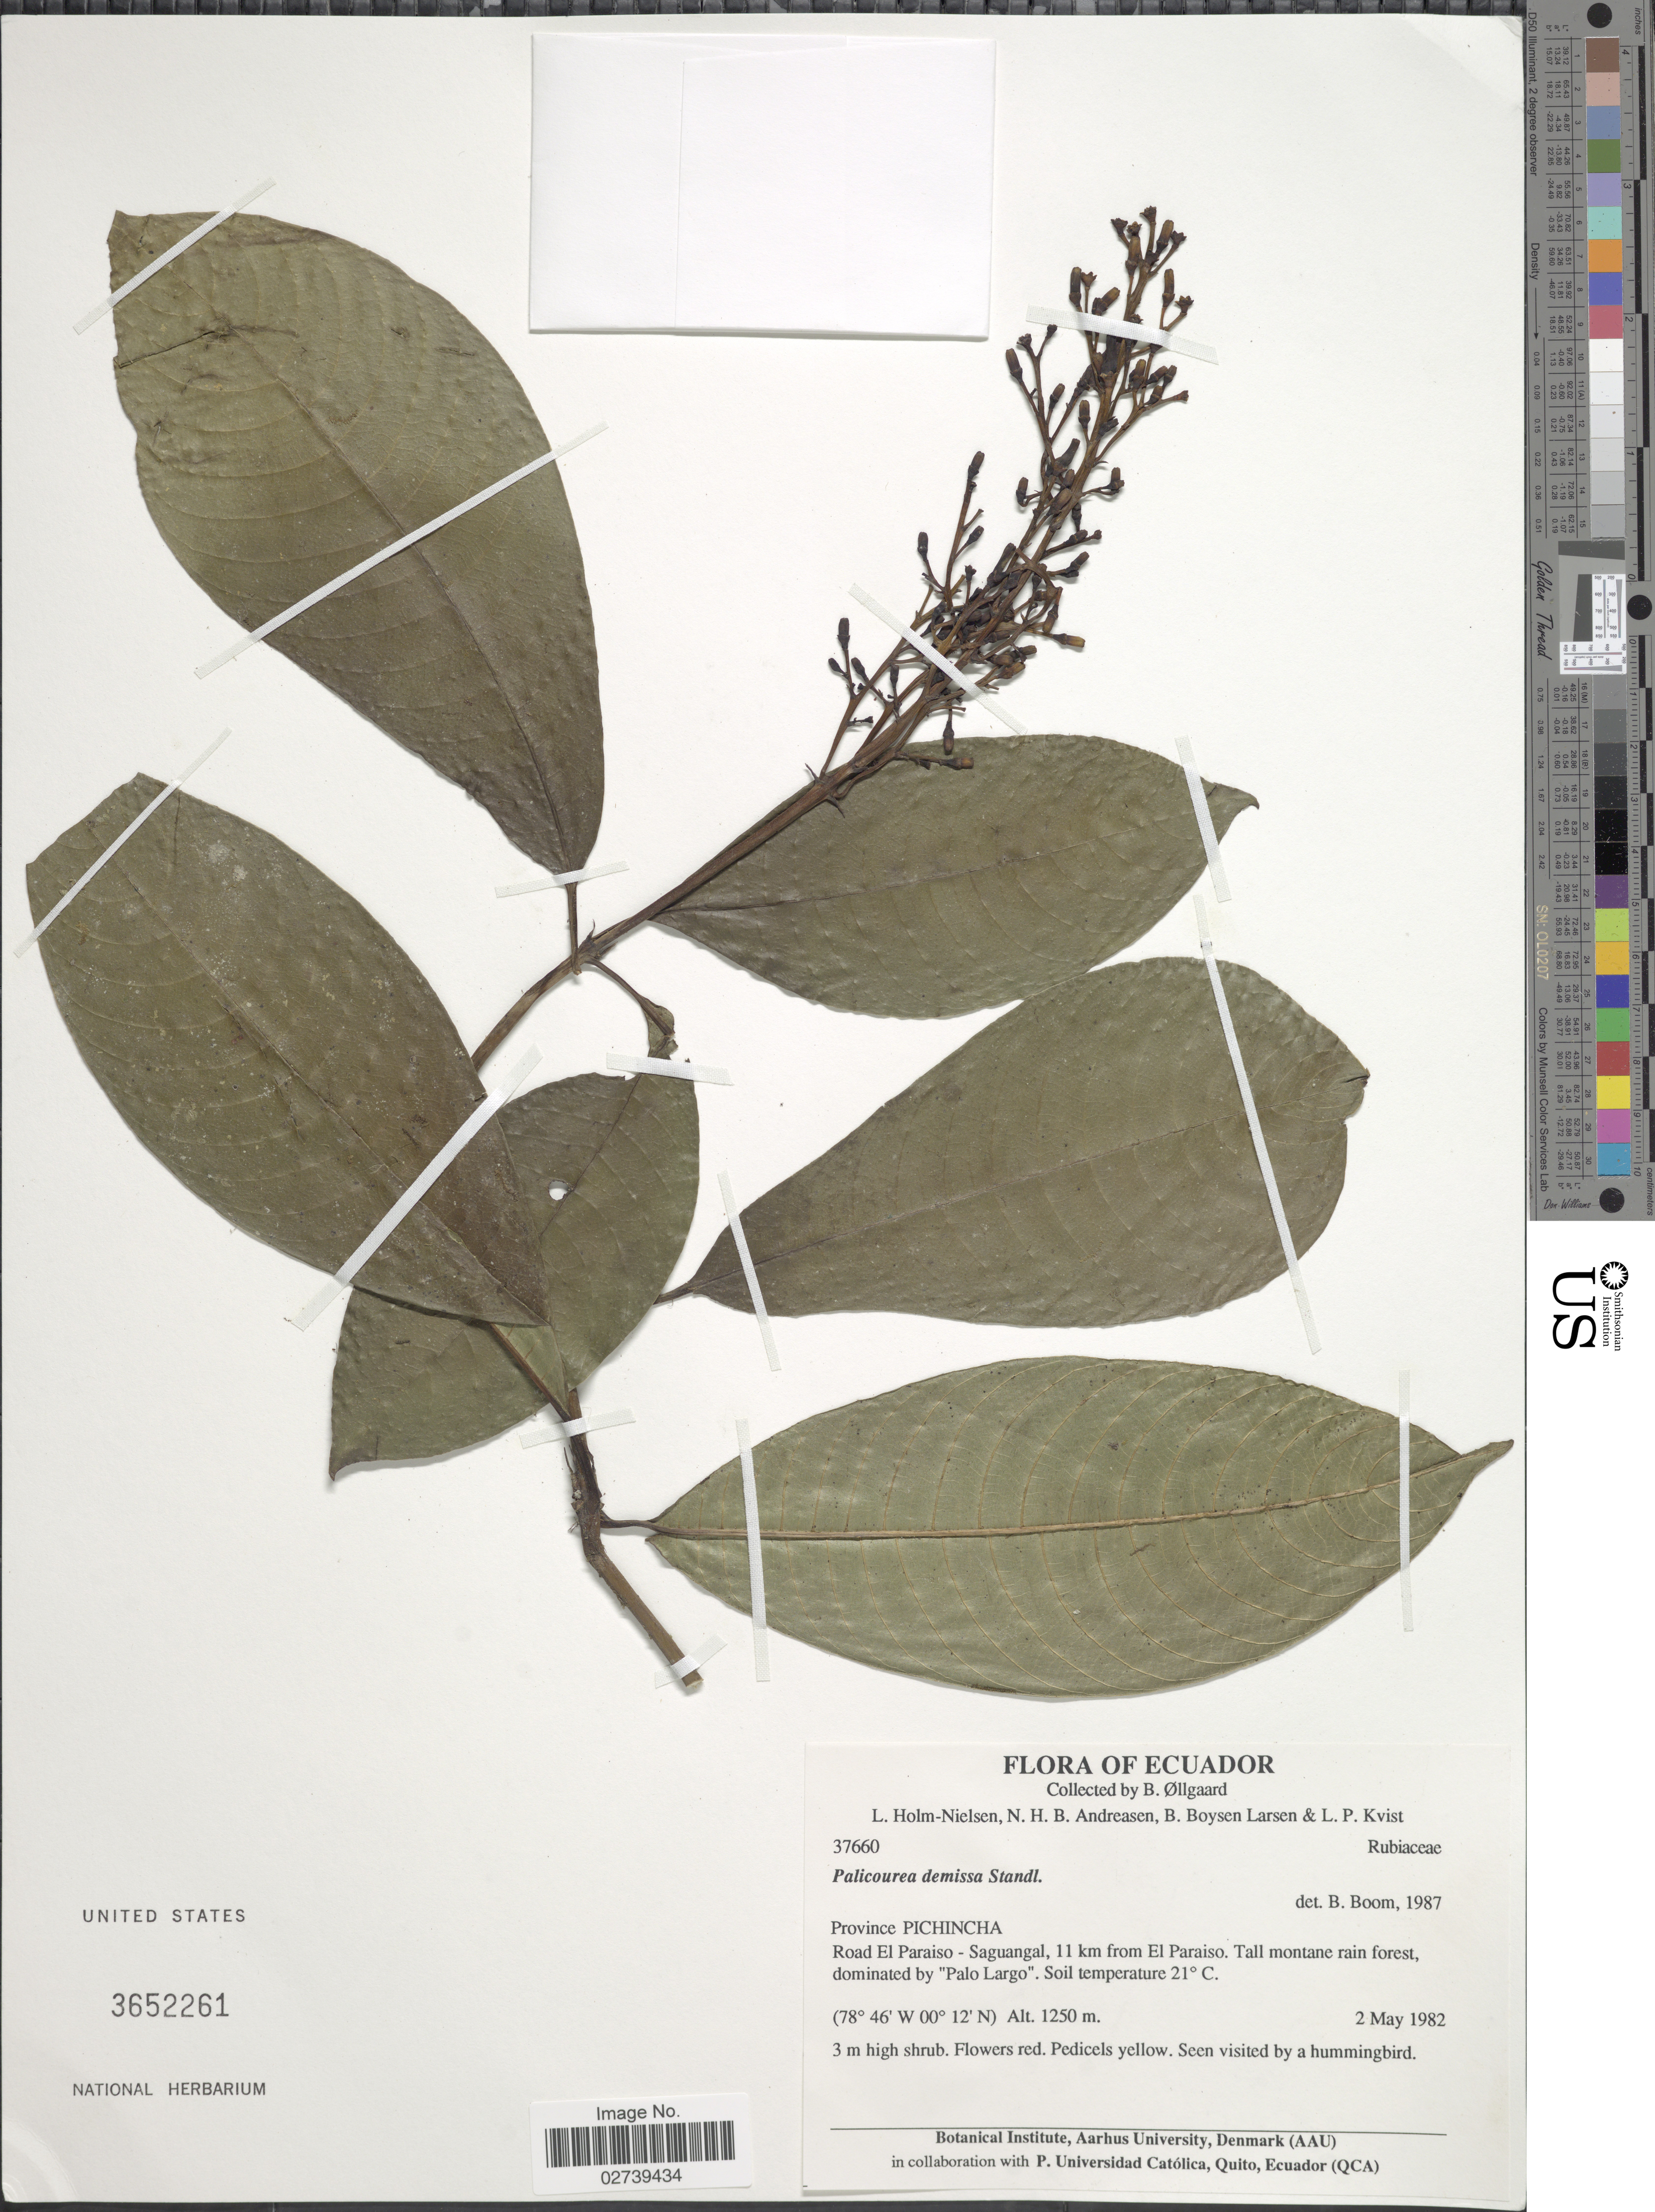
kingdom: Plantae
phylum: Tracheophyta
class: Magnoliopsida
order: Gentianales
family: Rubiaceae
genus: Palicourea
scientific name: Palicourea demissa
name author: Standl.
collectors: B. Øllgaard, L. Holm-Nielsen, N. Andreasen, B. Boysen Larsen & L. P. Kvist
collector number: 37660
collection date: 1982-05-02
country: Ecuador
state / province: Pichincha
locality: Road El Paraiso-Saguanga, 11 km from El Paraiso.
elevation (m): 1250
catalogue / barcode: US 3652261